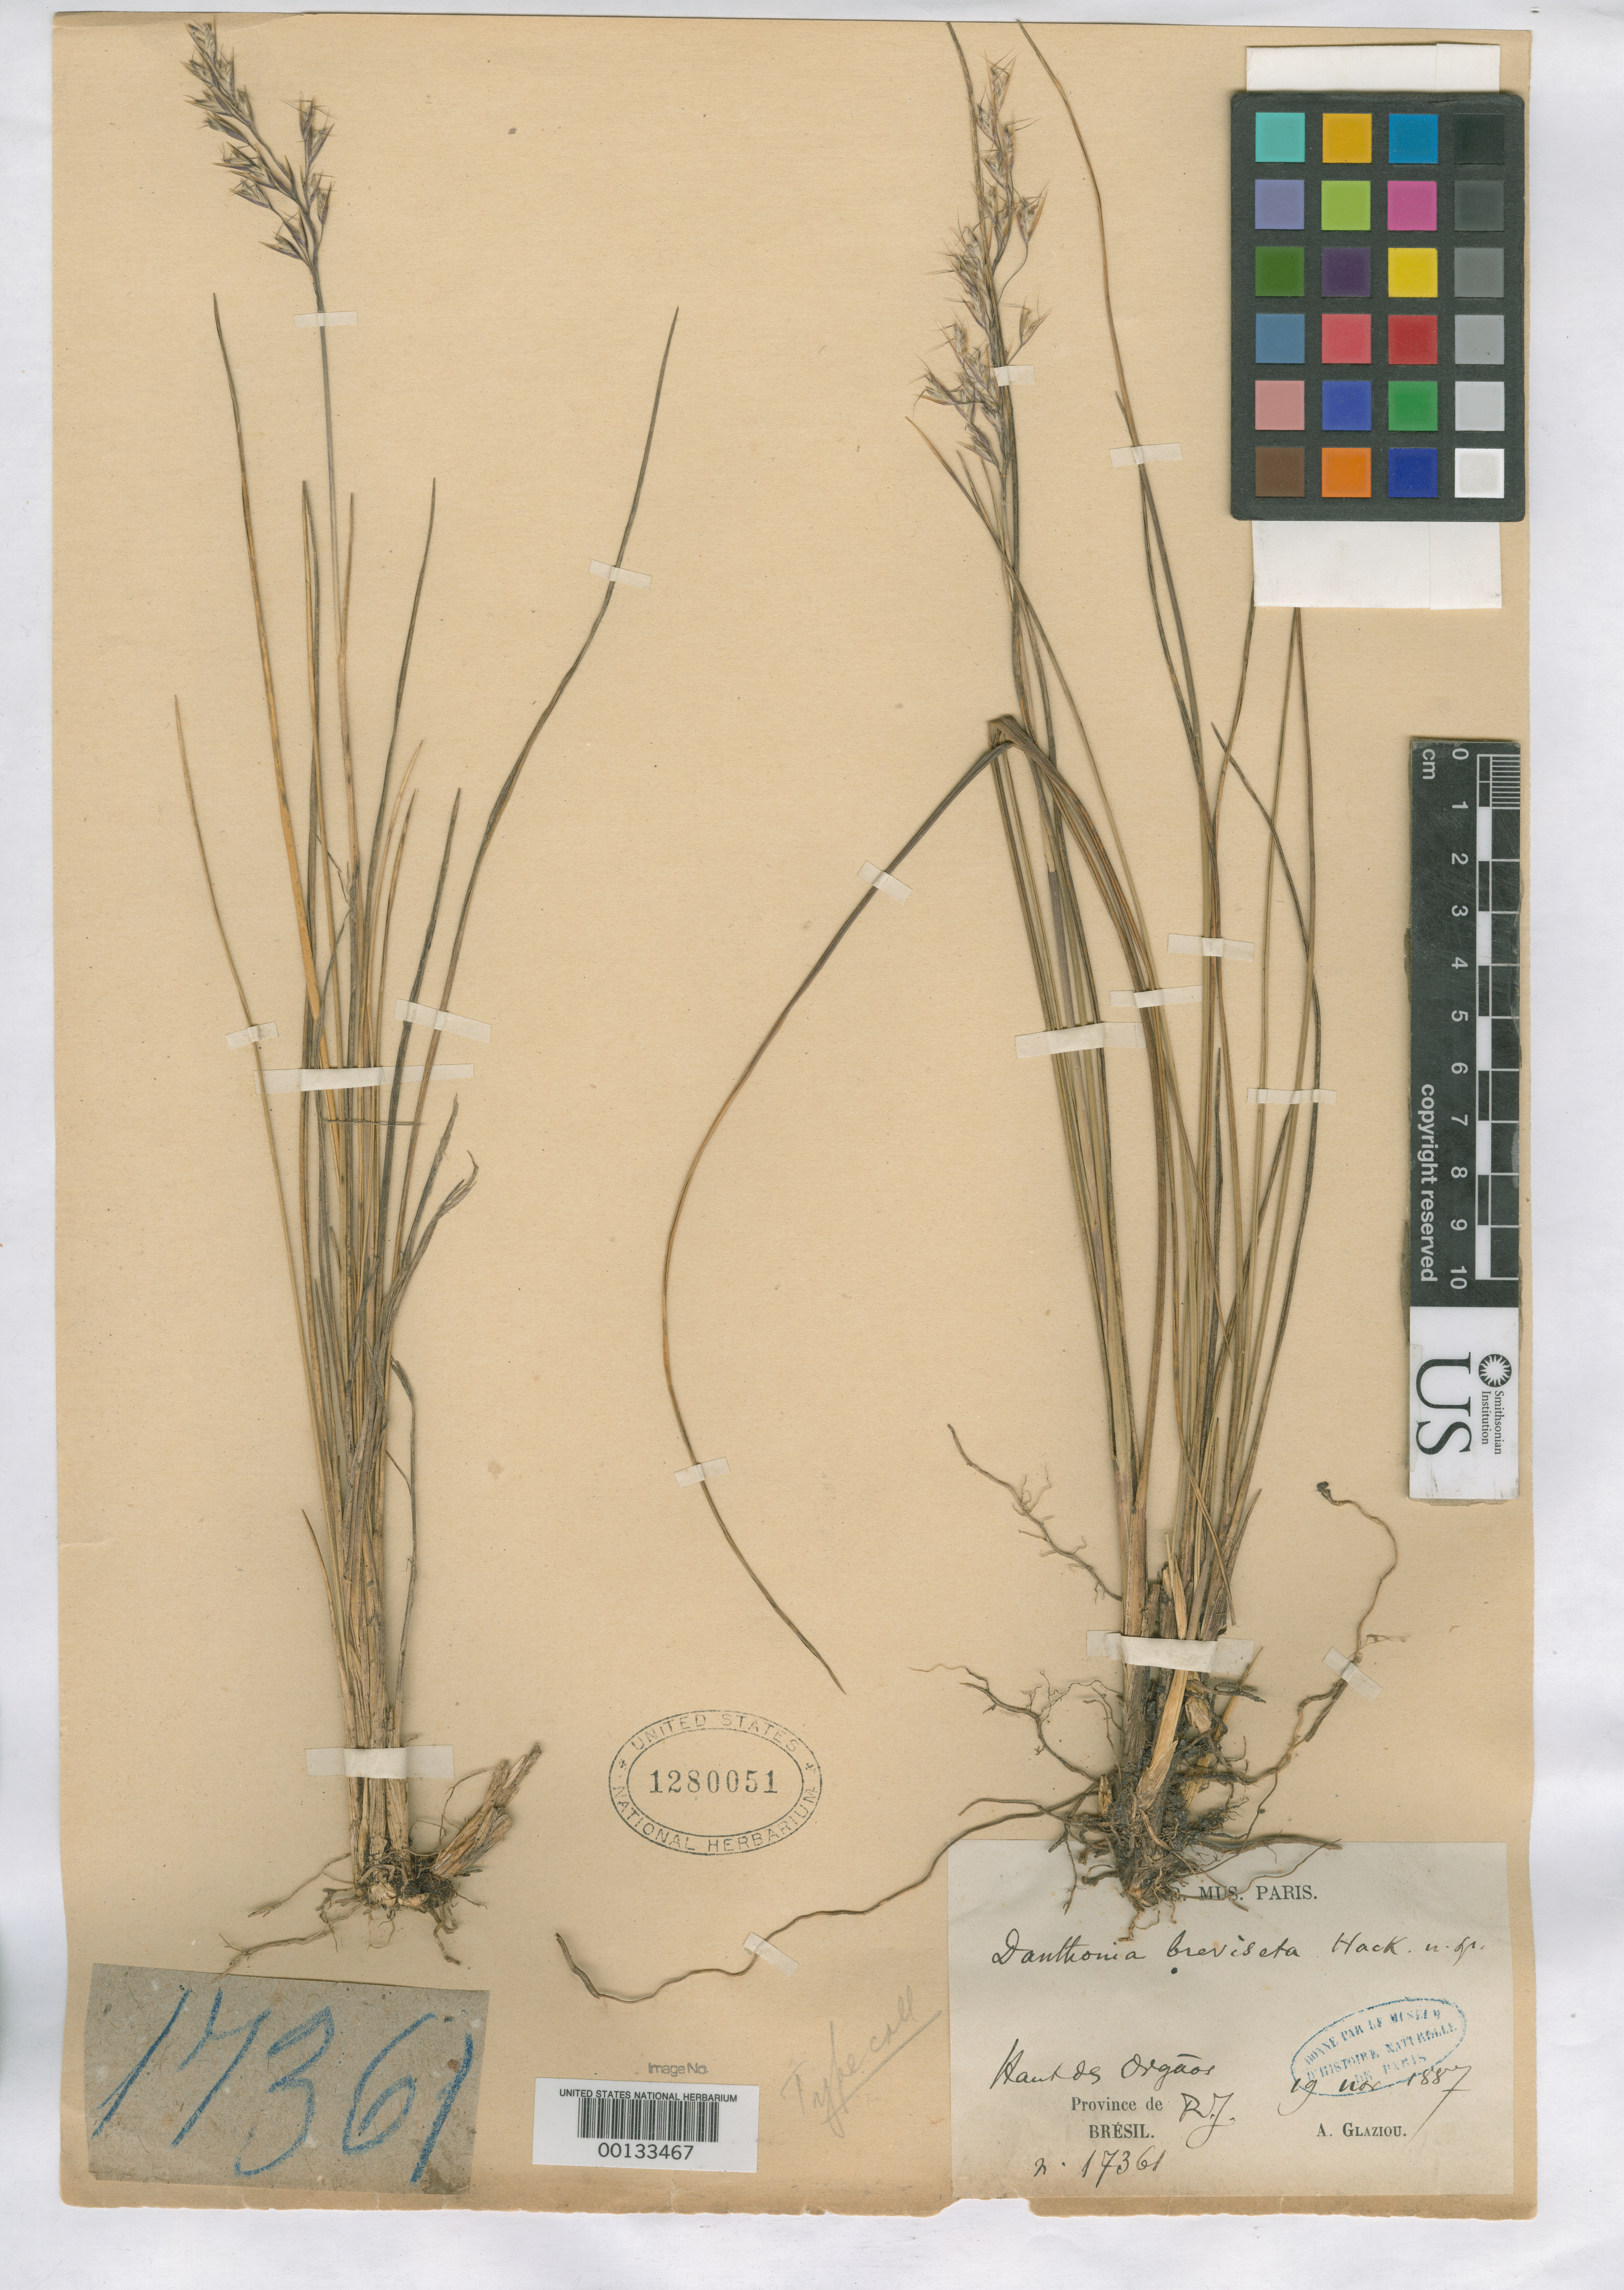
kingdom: Plantae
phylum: Tracheophyta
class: Liliopsida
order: Poales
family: Poaceae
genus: Danthonia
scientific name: Danthonia breviseta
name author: Hack.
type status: Isotype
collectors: A. F. M. Glaziou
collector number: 17361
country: Brazil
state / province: Rio de Janeiro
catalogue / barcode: US 1280051